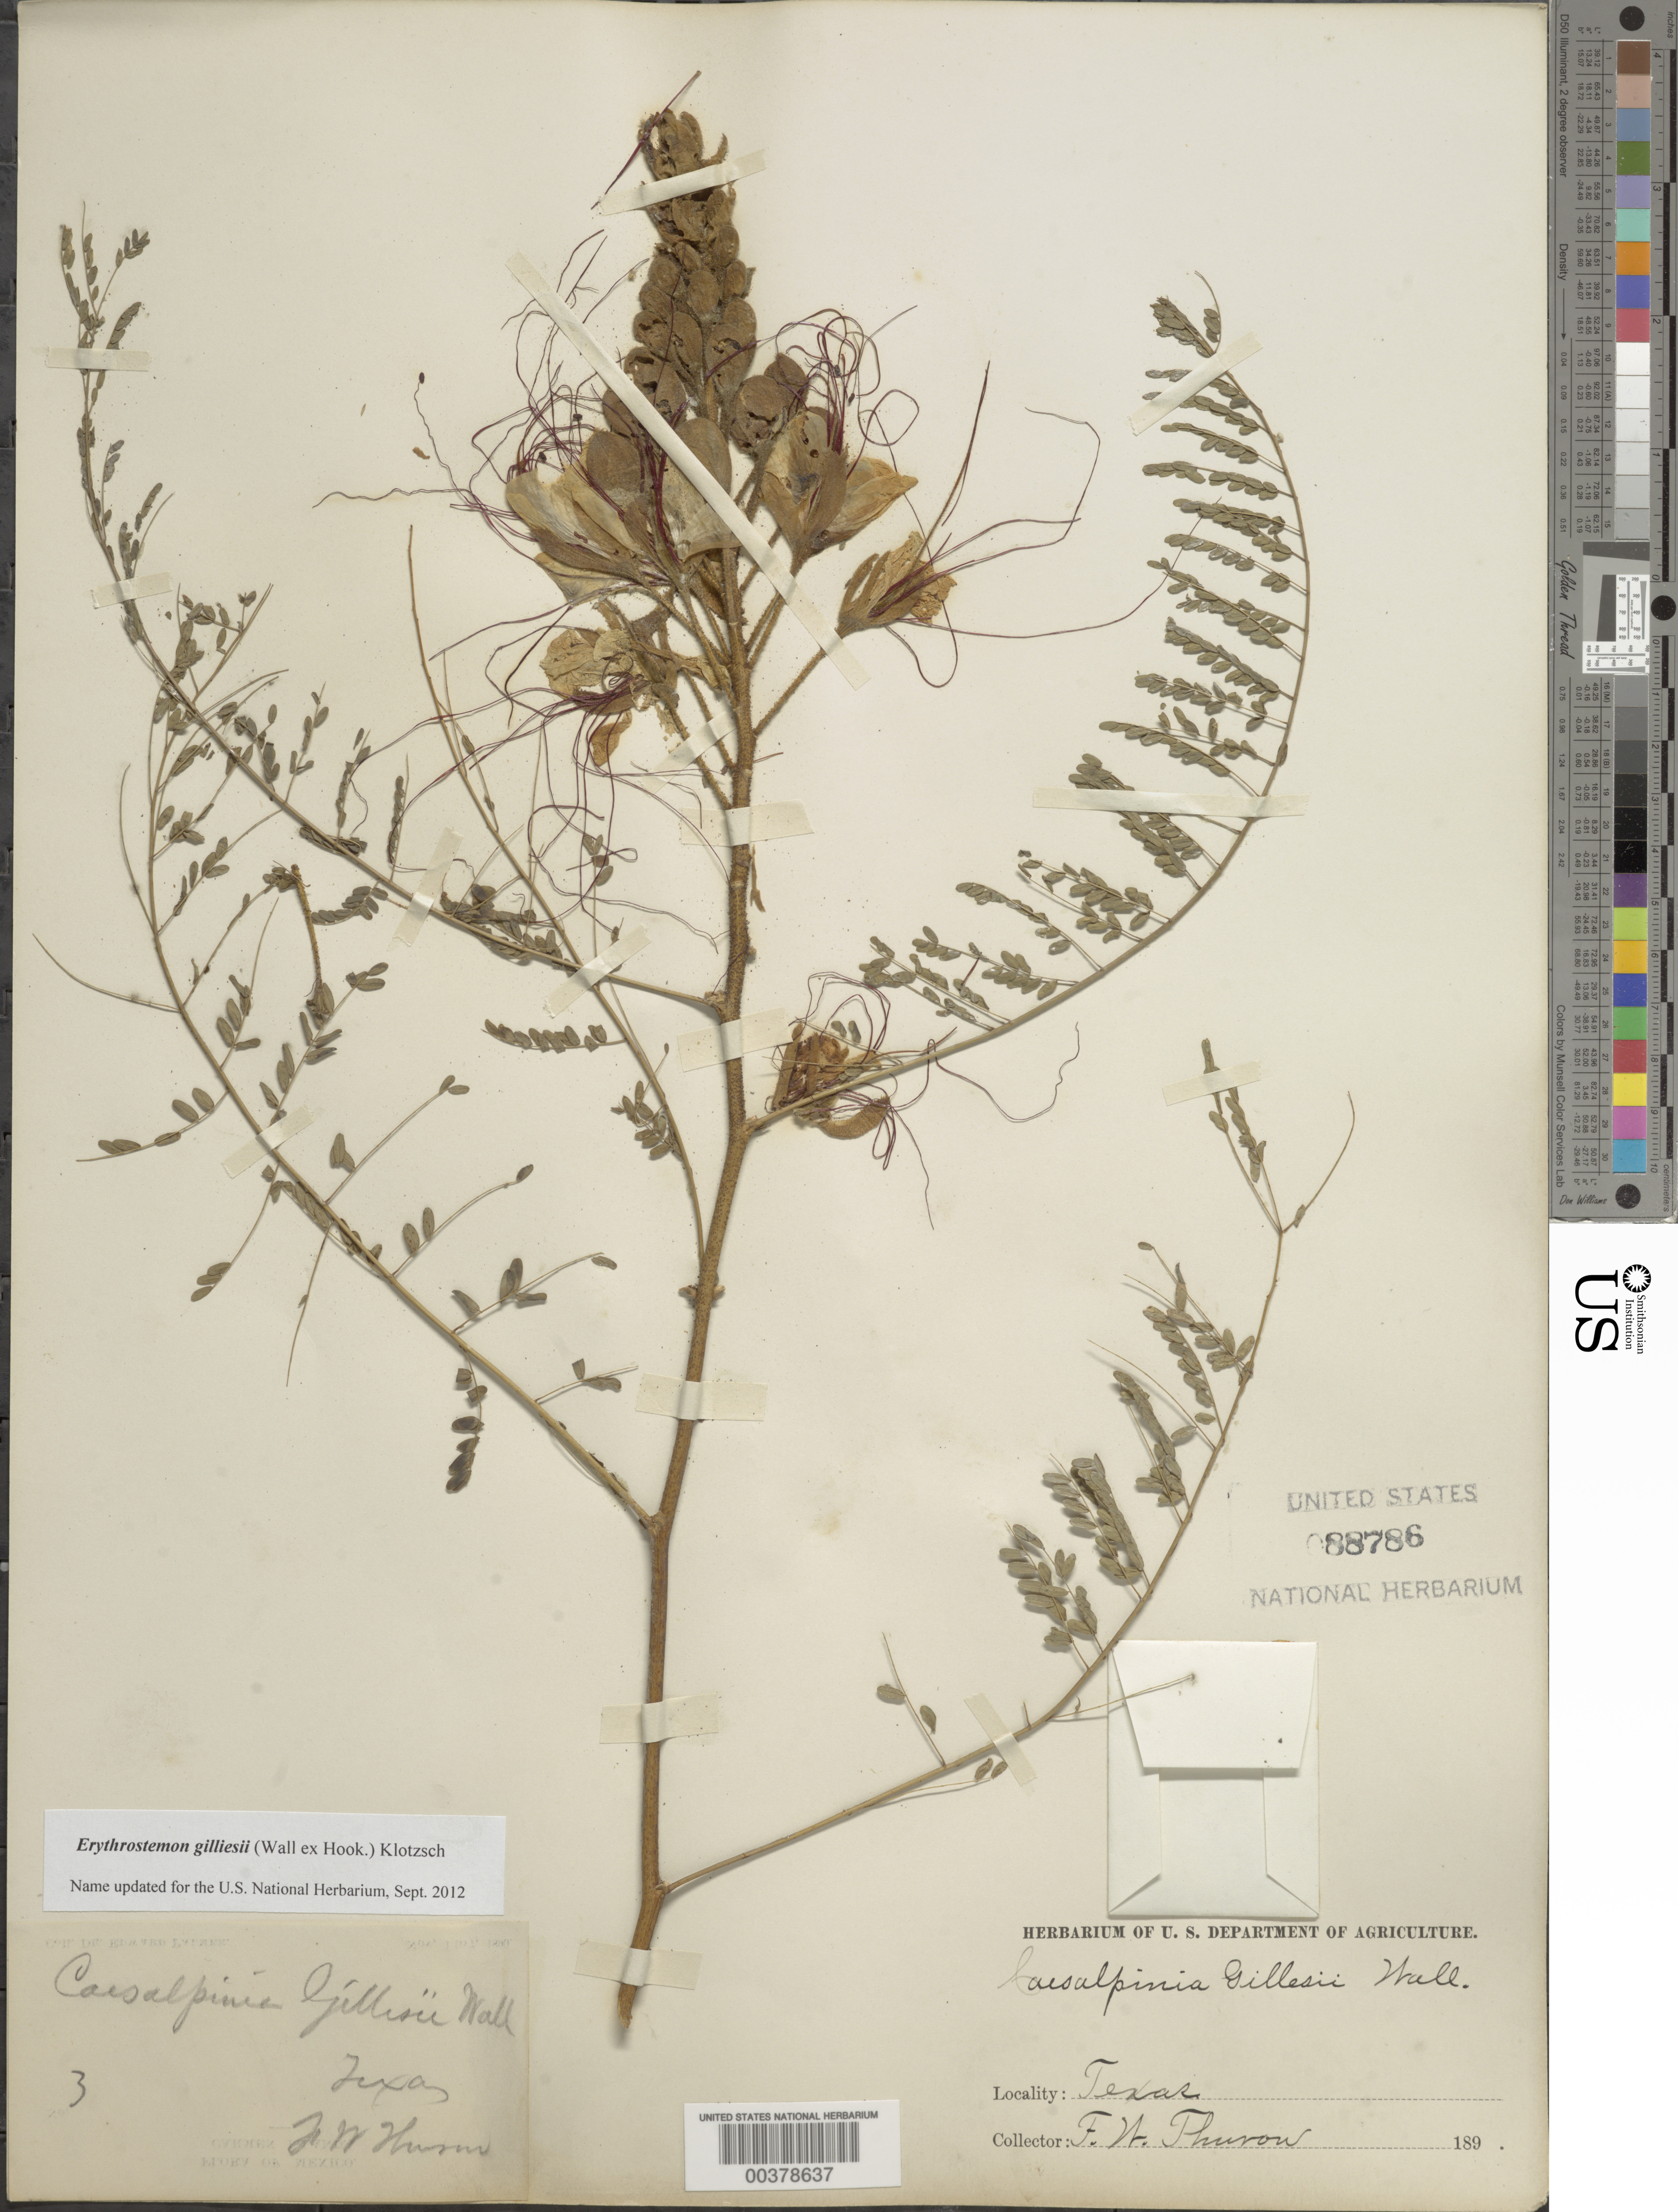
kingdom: Plantae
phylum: Tracheophyta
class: Magnoliopsida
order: Fabales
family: Fabaceae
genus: Erythrostemon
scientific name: Erythrostemon gilliesii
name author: (Hook.) Klotzsch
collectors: F. W. Thurow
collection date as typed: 189-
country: United States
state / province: Texas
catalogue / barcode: US 88786